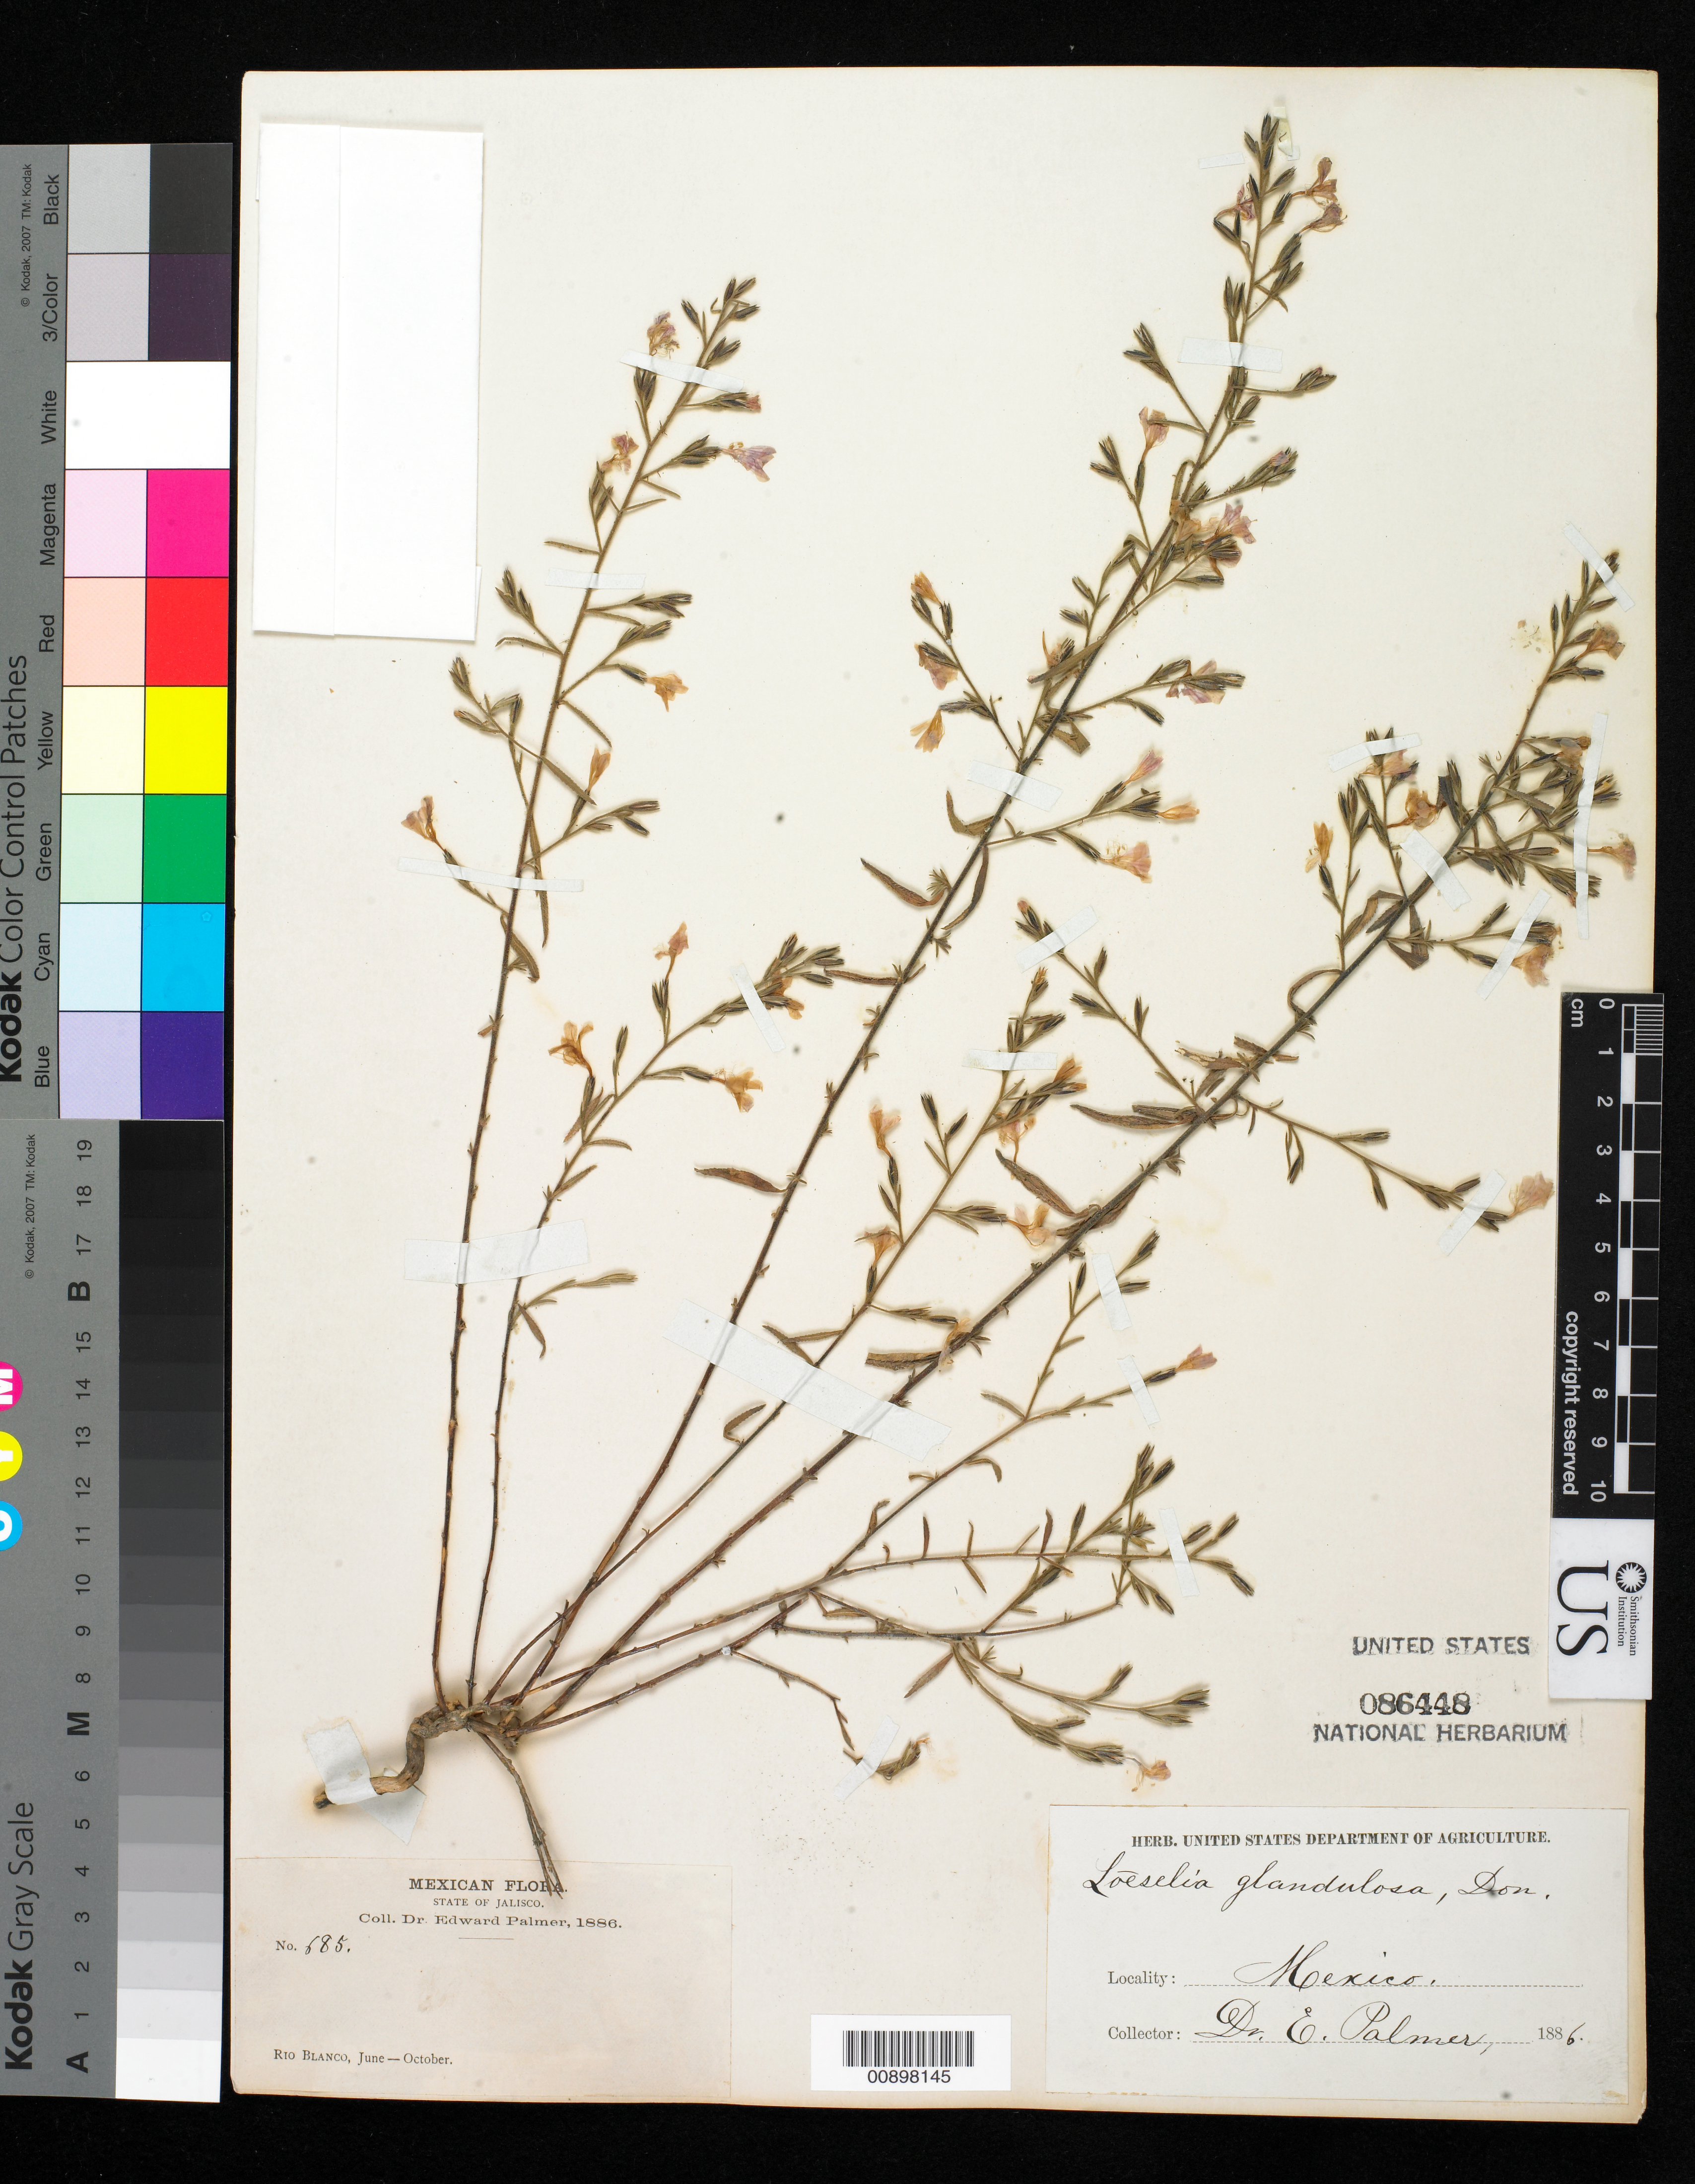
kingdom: Plantae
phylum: Tracheophyta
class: Magnoliopsida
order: Ericales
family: Polemoniaceae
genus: Loeselia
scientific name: Loeselia glandulosa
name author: (Cav.) G. Don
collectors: E. Palmer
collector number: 685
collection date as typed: Jun 1886 to -- Oct 1886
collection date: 1886-06/1886-10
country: Mexico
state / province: Jalisco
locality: Río Blanco, Jalisco.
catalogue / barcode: US 86448